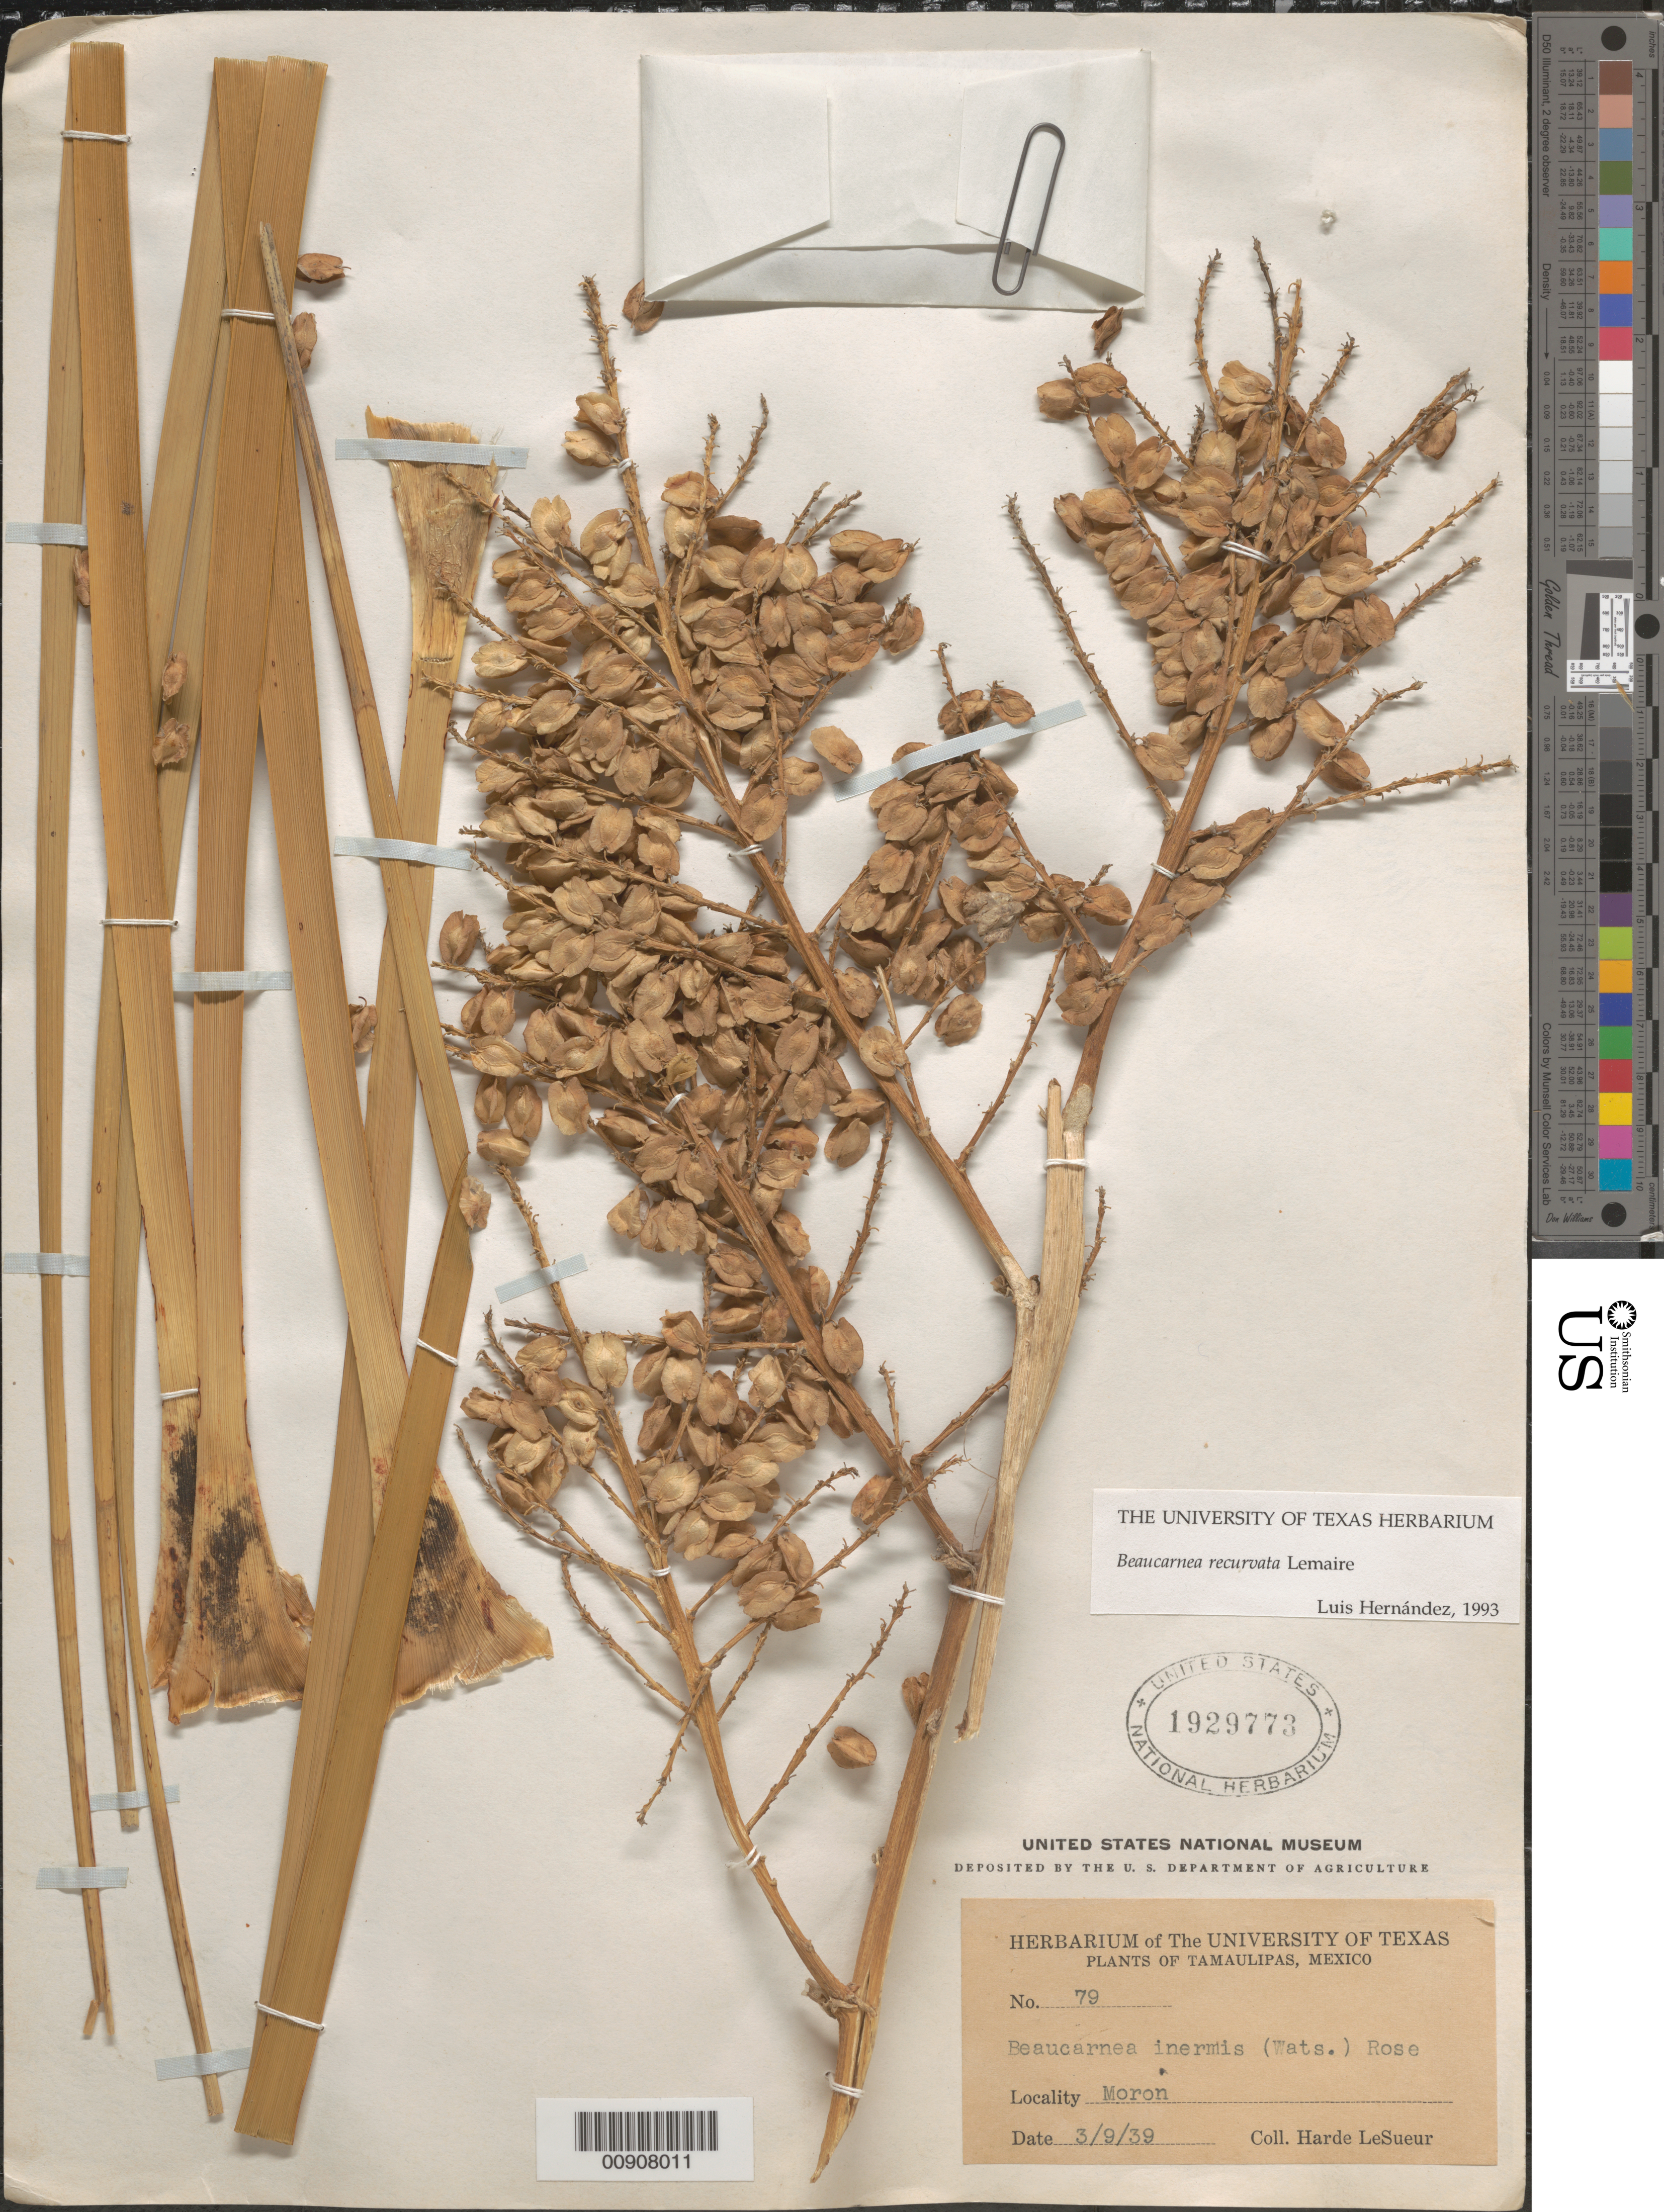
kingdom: Plantae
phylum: Tracheophyta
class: Liliopsida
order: Asparagales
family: Asparagaceae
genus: Beaucarnea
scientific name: Beaucarnea recurvata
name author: Lem.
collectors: D. H. LeSueur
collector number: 79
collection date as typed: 09 Mar 1939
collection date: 1939-03-09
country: Mexico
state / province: Tamaulipas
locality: Moron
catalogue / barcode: US 1929773